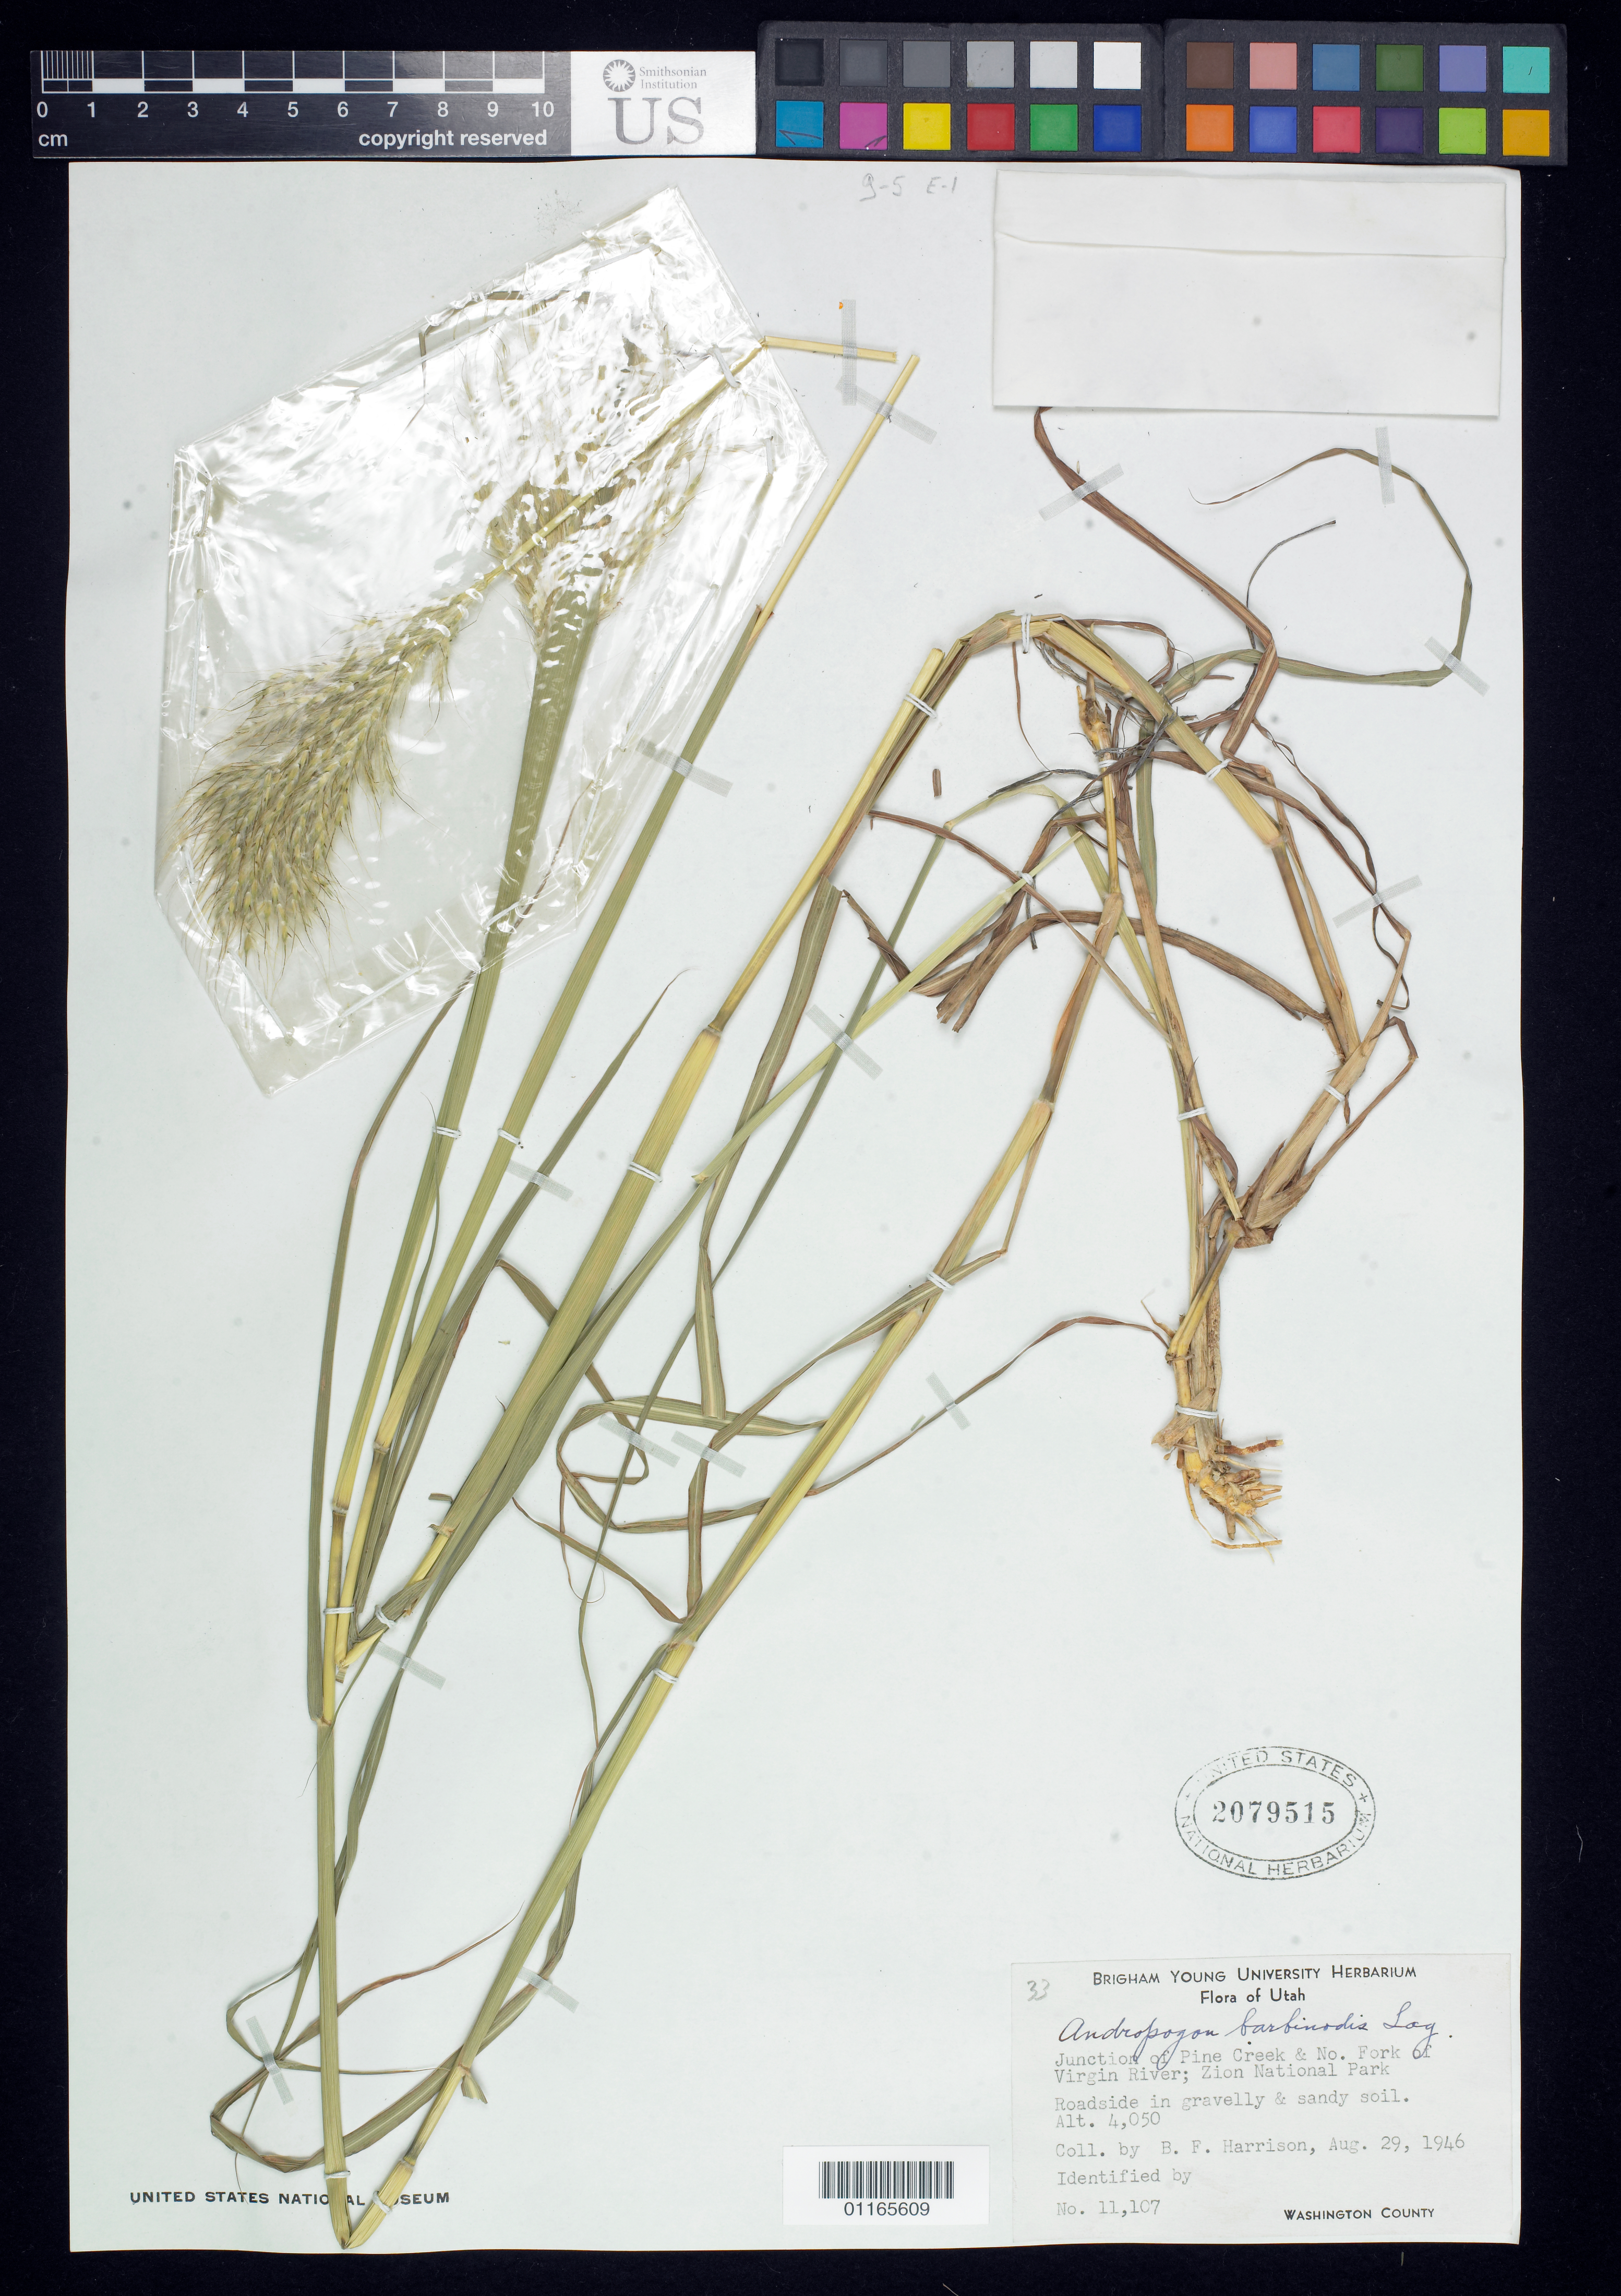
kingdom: Plantae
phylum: Tracheophyta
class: Liliopsida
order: Poales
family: Poaceae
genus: Andropogon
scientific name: Andropogon barbinodis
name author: Lag.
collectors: B. F. Harrison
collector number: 11107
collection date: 1946-08-29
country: United States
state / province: Utah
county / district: Washington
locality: Junction of Pine Creek & No. Fork Virgin River; Zion National Park. Roadside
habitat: In gravelly and sany soil.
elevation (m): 1234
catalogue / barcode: US 2079515